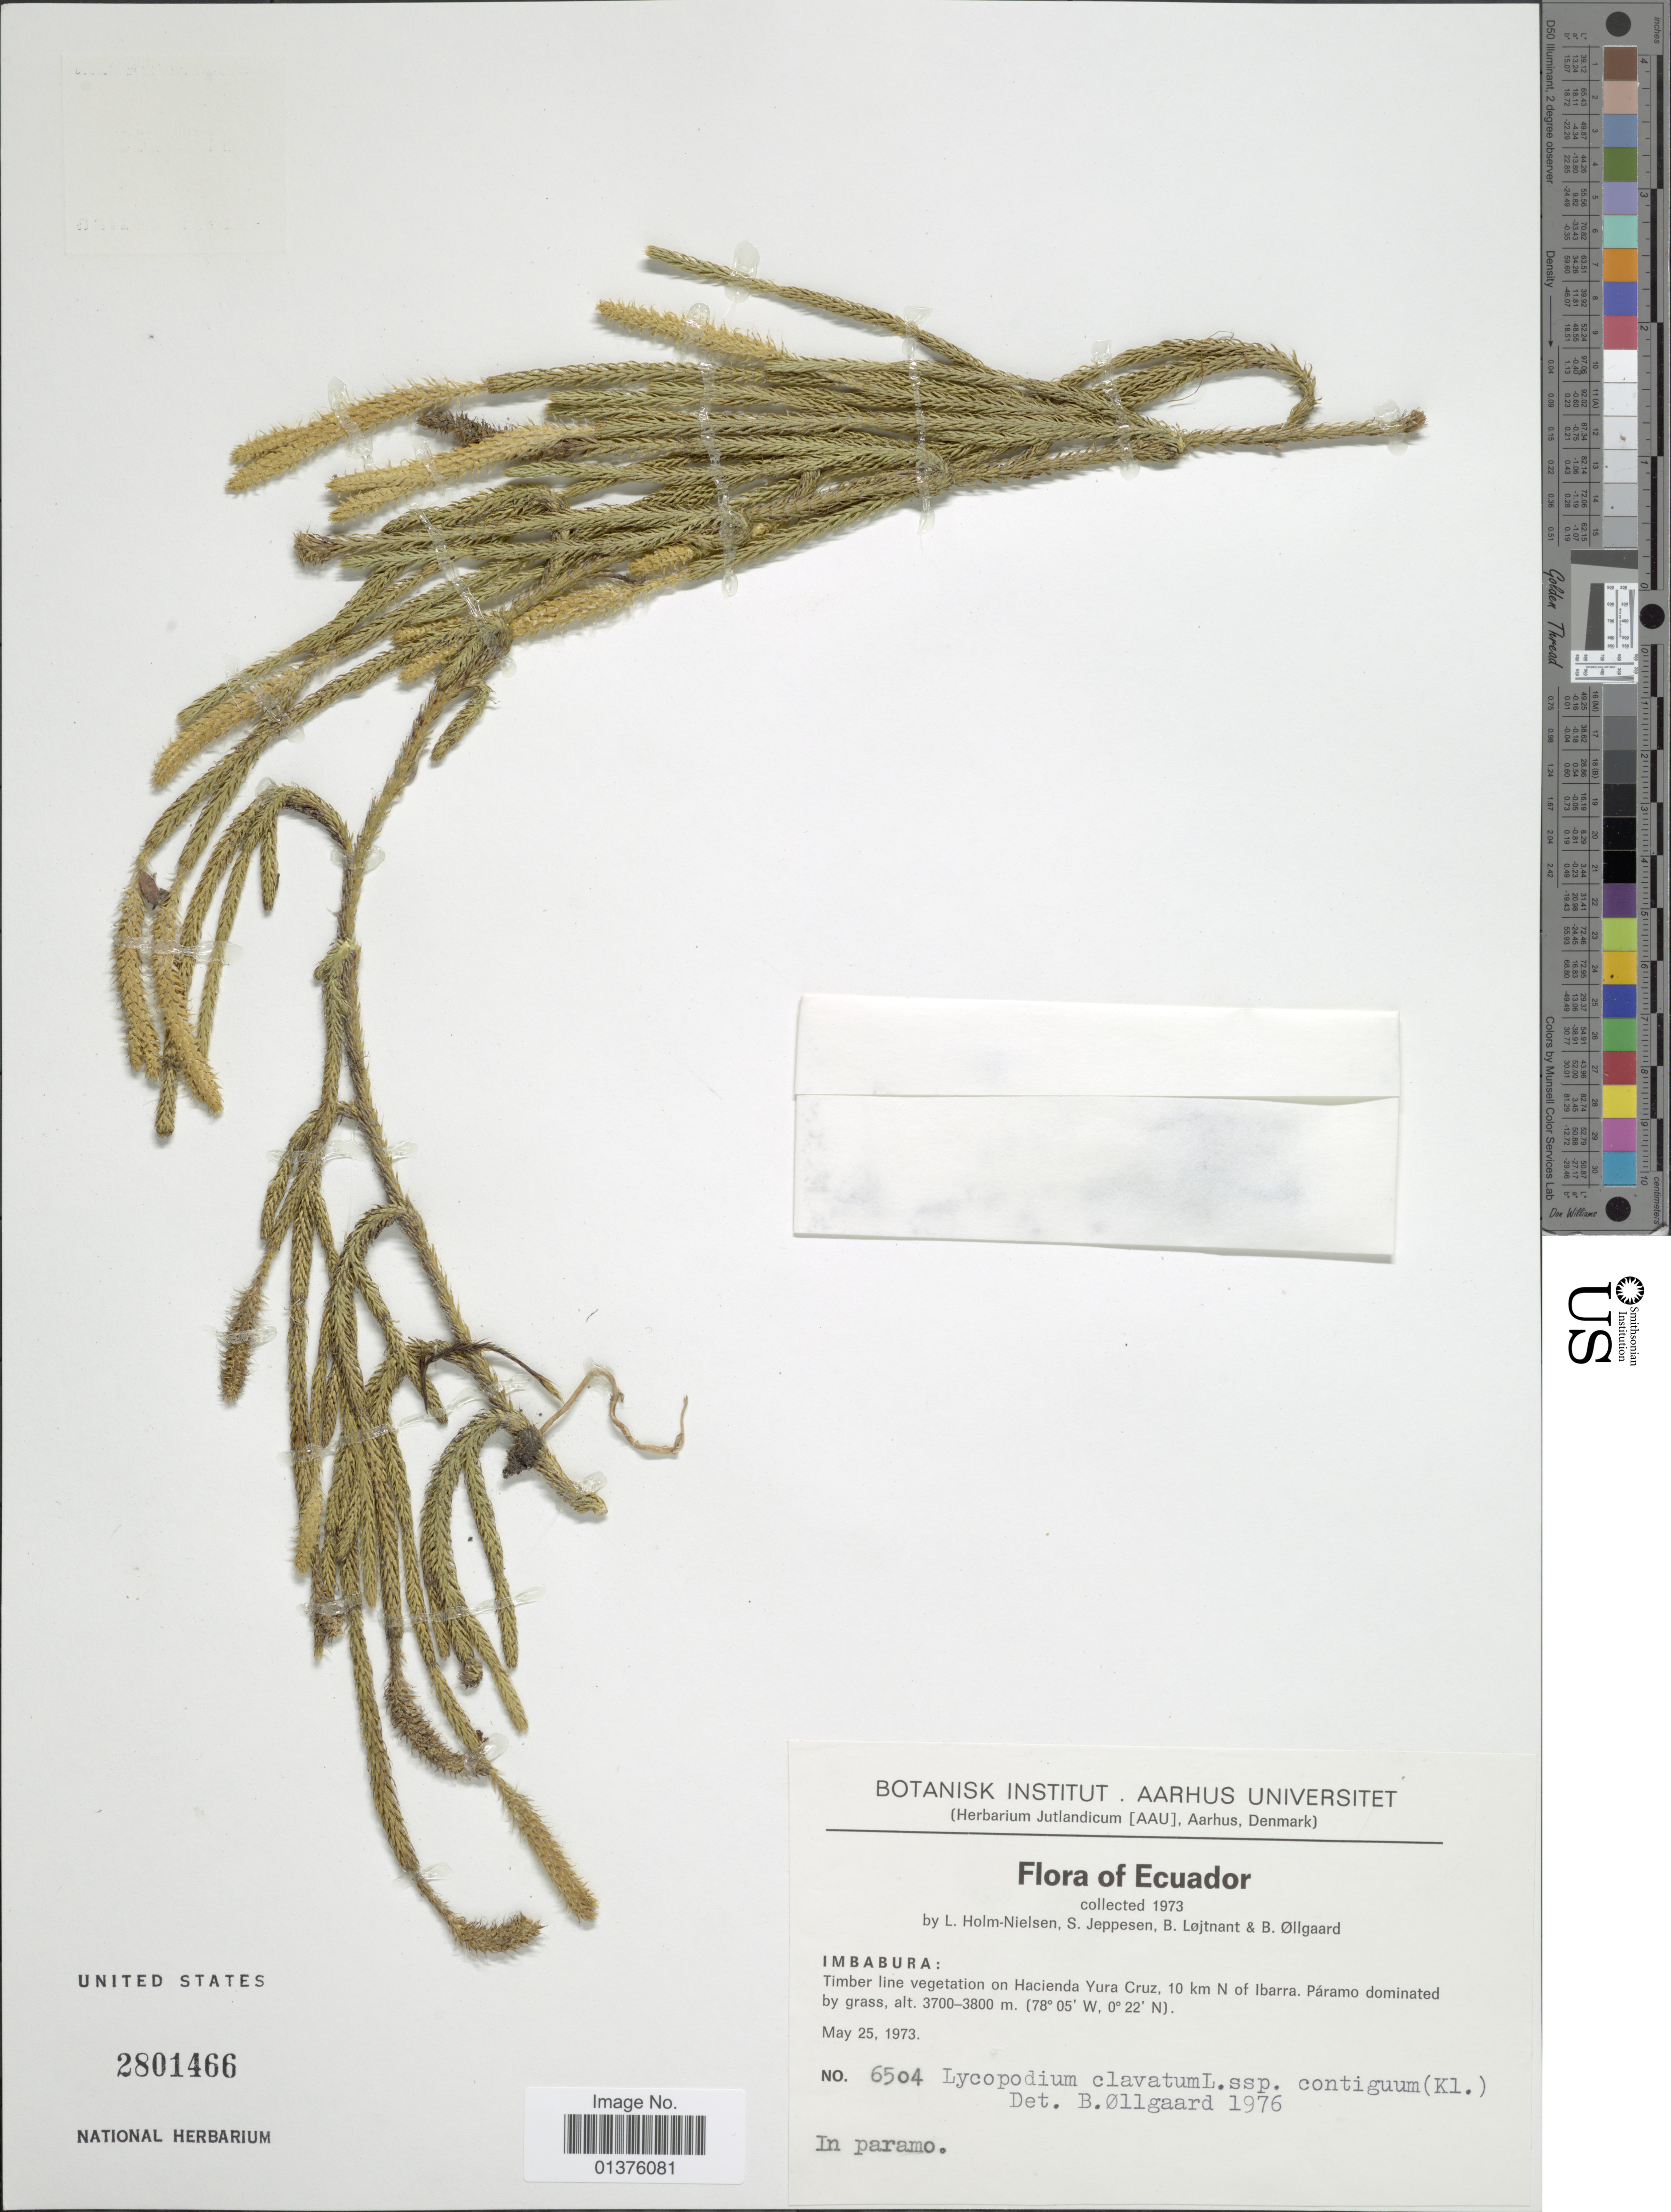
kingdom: Plantae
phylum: Tracheophyta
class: Lycopodiopsida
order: Lycopodiales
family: Lycopodiaceae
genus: Lycopodium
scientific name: Lycopodium clavatum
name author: L.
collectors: L. B. Holm-Nielsen, S. Jeppesen, B. Löjtnant & B. Øllgaard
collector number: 6504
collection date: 1973-05-25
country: Ecuador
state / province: Imbabura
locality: Timber line vegetation on Hacienda Yura Cruz, 10km N of Ibarra, Páramo dominated by grass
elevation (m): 3700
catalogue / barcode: US 2801466